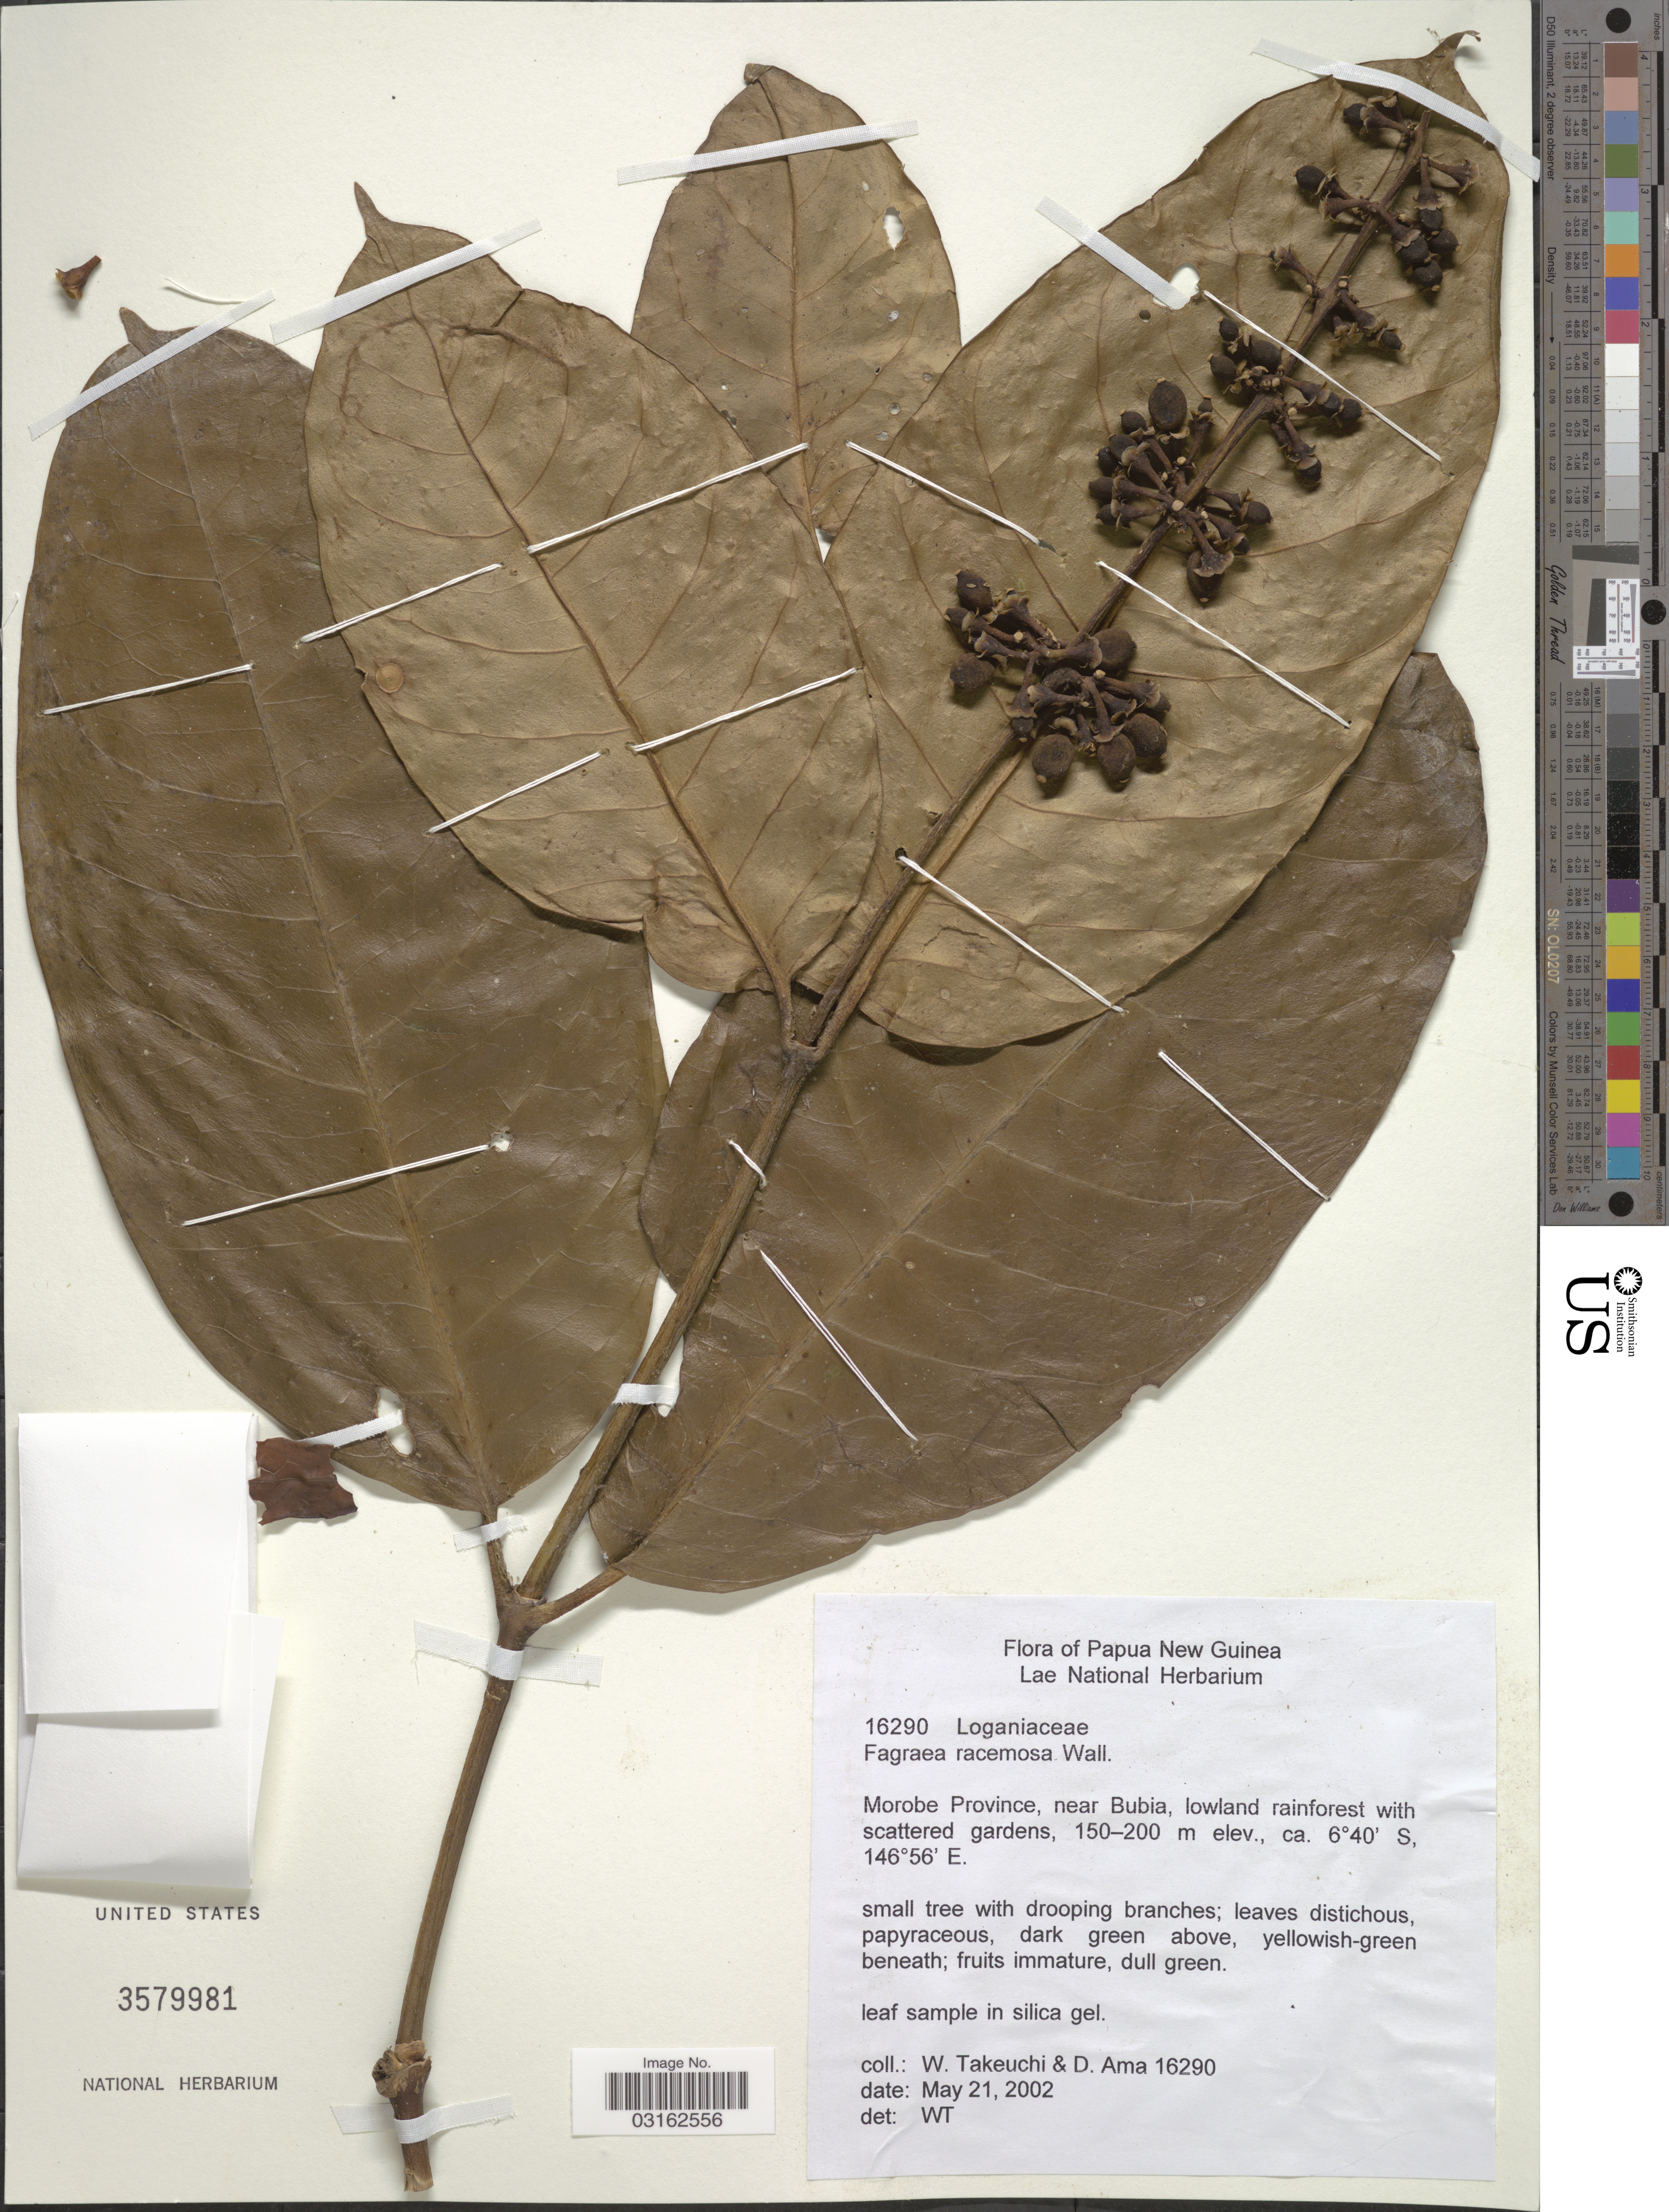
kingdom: Plantae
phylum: Tracheophyta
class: Magnoliopsida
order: Gentianales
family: Gentianaceae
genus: Fagraea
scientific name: Fagraea racemosa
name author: Jack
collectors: W. Takeuchi & D. Ama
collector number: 16290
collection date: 2002-05-21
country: Papua New Guinea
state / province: Morobe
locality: Near Bubia.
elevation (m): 150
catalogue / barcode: US 3579981